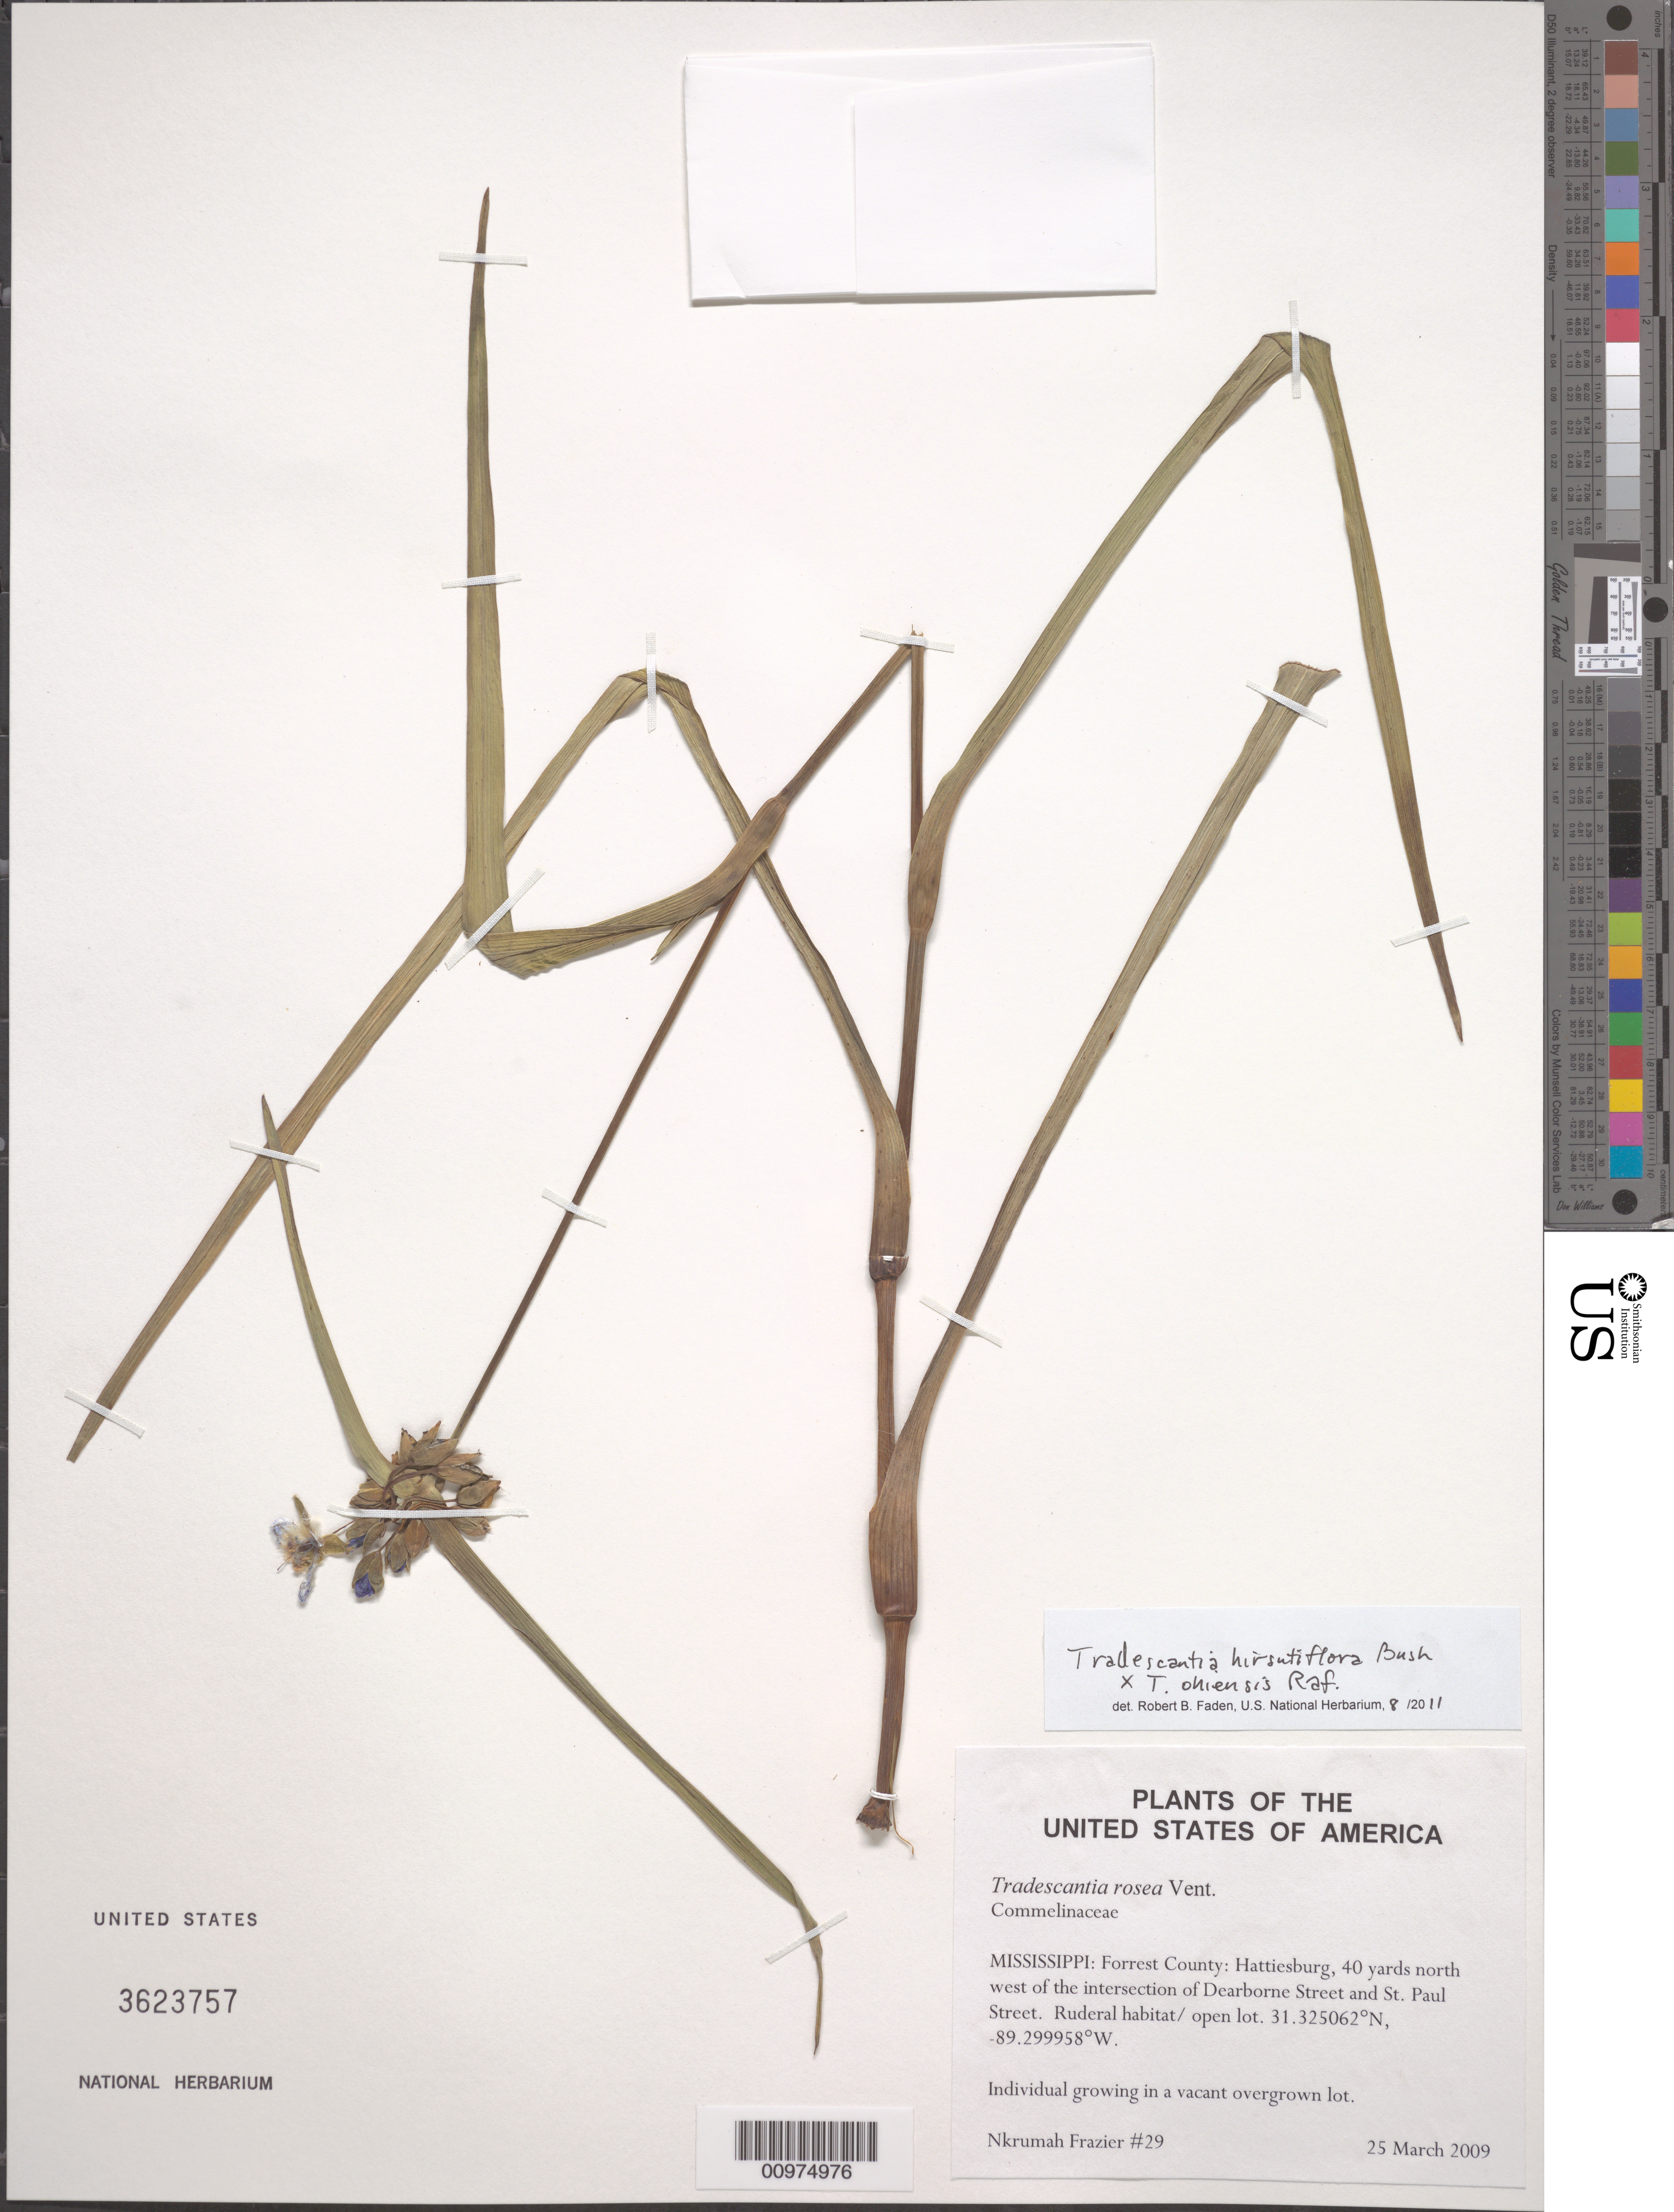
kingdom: Plantae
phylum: Tracheophyta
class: Liliopsida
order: Commelinales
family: Commelinaceae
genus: Tradescantia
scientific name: Tradescantia hirsutiflora x T. ohiensis Raf.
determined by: Faden, Robert B., (US), Smithsonian Institution - National Museum of Natural History (UNITED STATES)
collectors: N. Frazier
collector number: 29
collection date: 2009-03-25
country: United States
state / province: Mississippi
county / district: Forrest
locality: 40 yards north west of the intersection of Dearborne Street and St. Paul Street.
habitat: Ruderal habitat/ open lot.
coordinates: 31.325062 n, 89.299958 w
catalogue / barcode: US 3623757